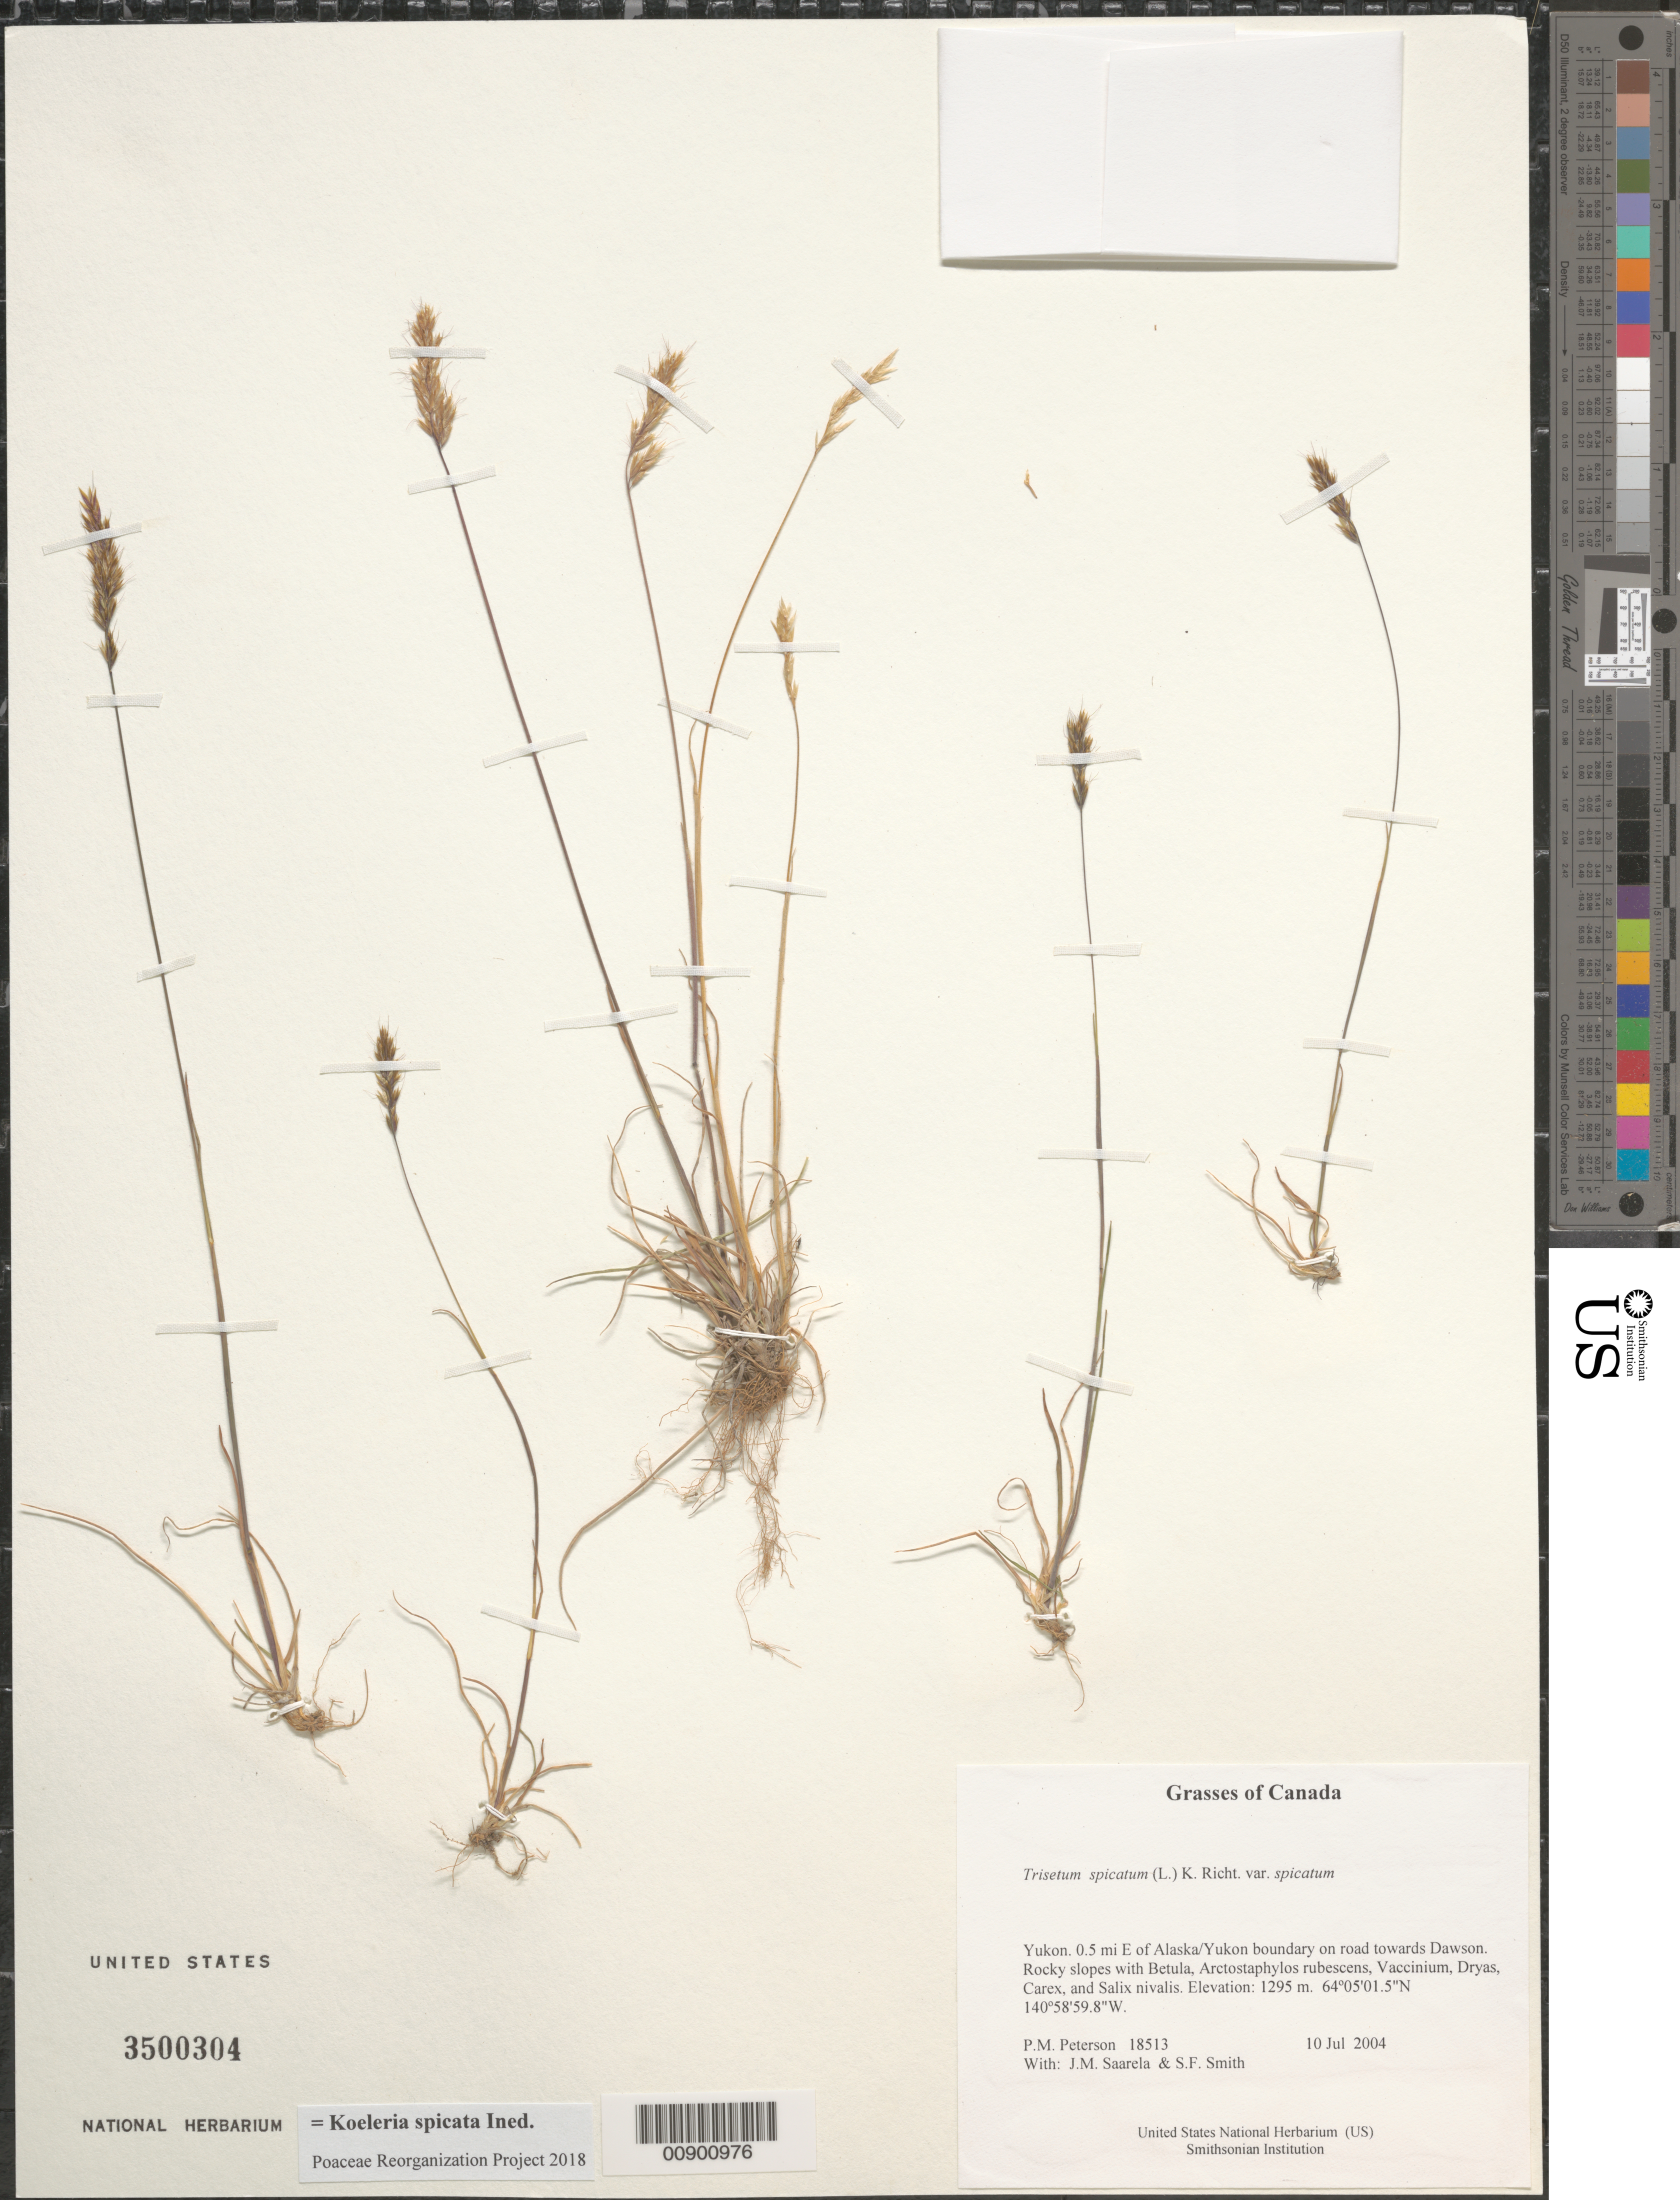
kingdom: Plantae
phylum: Tracheophyta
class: Liliopsida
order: Poales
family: Poaceae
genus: Koeleria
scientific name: Koeleria spicata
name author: (L.) Barberá et al.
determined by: Poaceae Reorganization Project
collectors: P. M. Peterson, J. Saarela & S.F. Smith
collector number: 18513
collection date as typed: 10 Jul 2004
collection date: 2004-07-10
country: Canada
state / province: Yukon Territory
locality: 0.5 mi E of Alaska/Yukon boundary on road towards Dawson. Rocky slopes with Betula, Arctostaphylos rubescens, Vaccinium, Dryas, Carex, and Salix nivalis.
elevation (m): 1295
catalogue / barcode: US 3500304